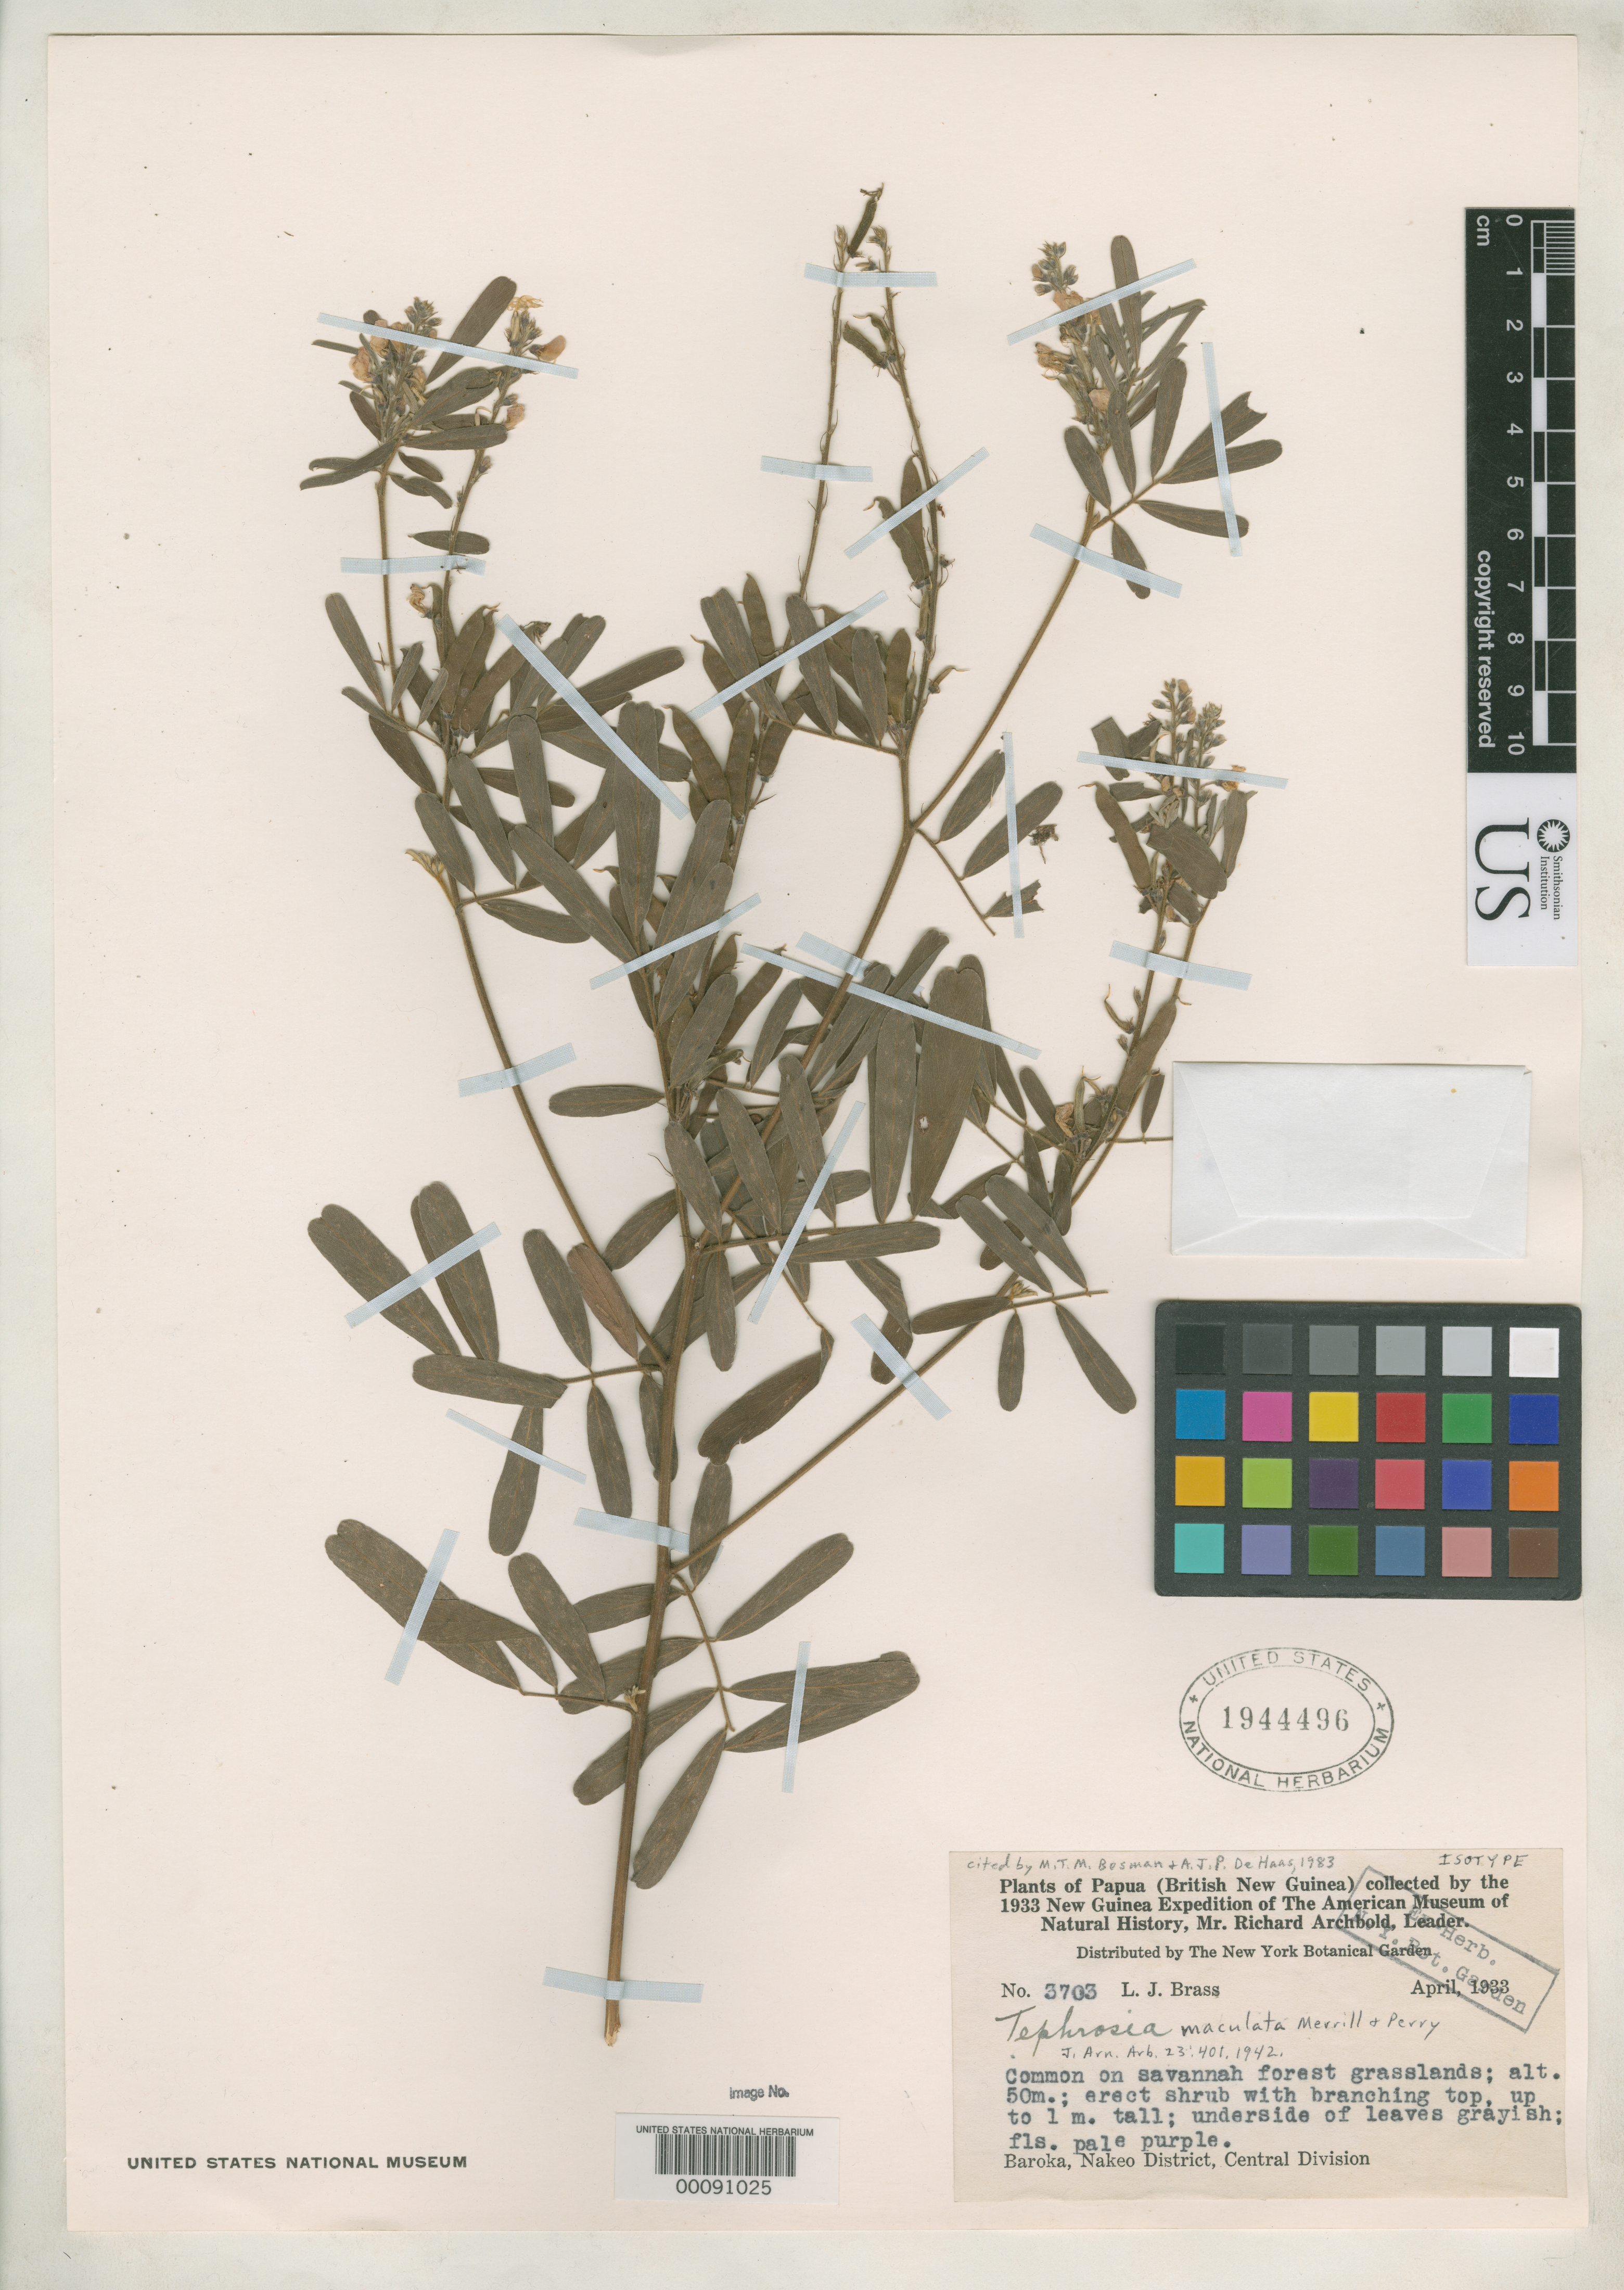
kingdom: Plantae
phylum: Tracheophyta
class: Magnoliopsida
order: Fabales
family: Fabaceae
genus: Tephrosia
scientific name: Tephrosia maculata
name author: Merr. & L.M. Perry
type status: Isotype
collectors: L. J. Brass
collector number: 3703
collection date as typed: Apr 1933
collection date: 1933-04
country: Papua New Guinea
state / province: Central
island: New Guinea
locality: Nakeo Dist., Baroka.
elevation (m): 50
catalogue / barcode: US 1944496